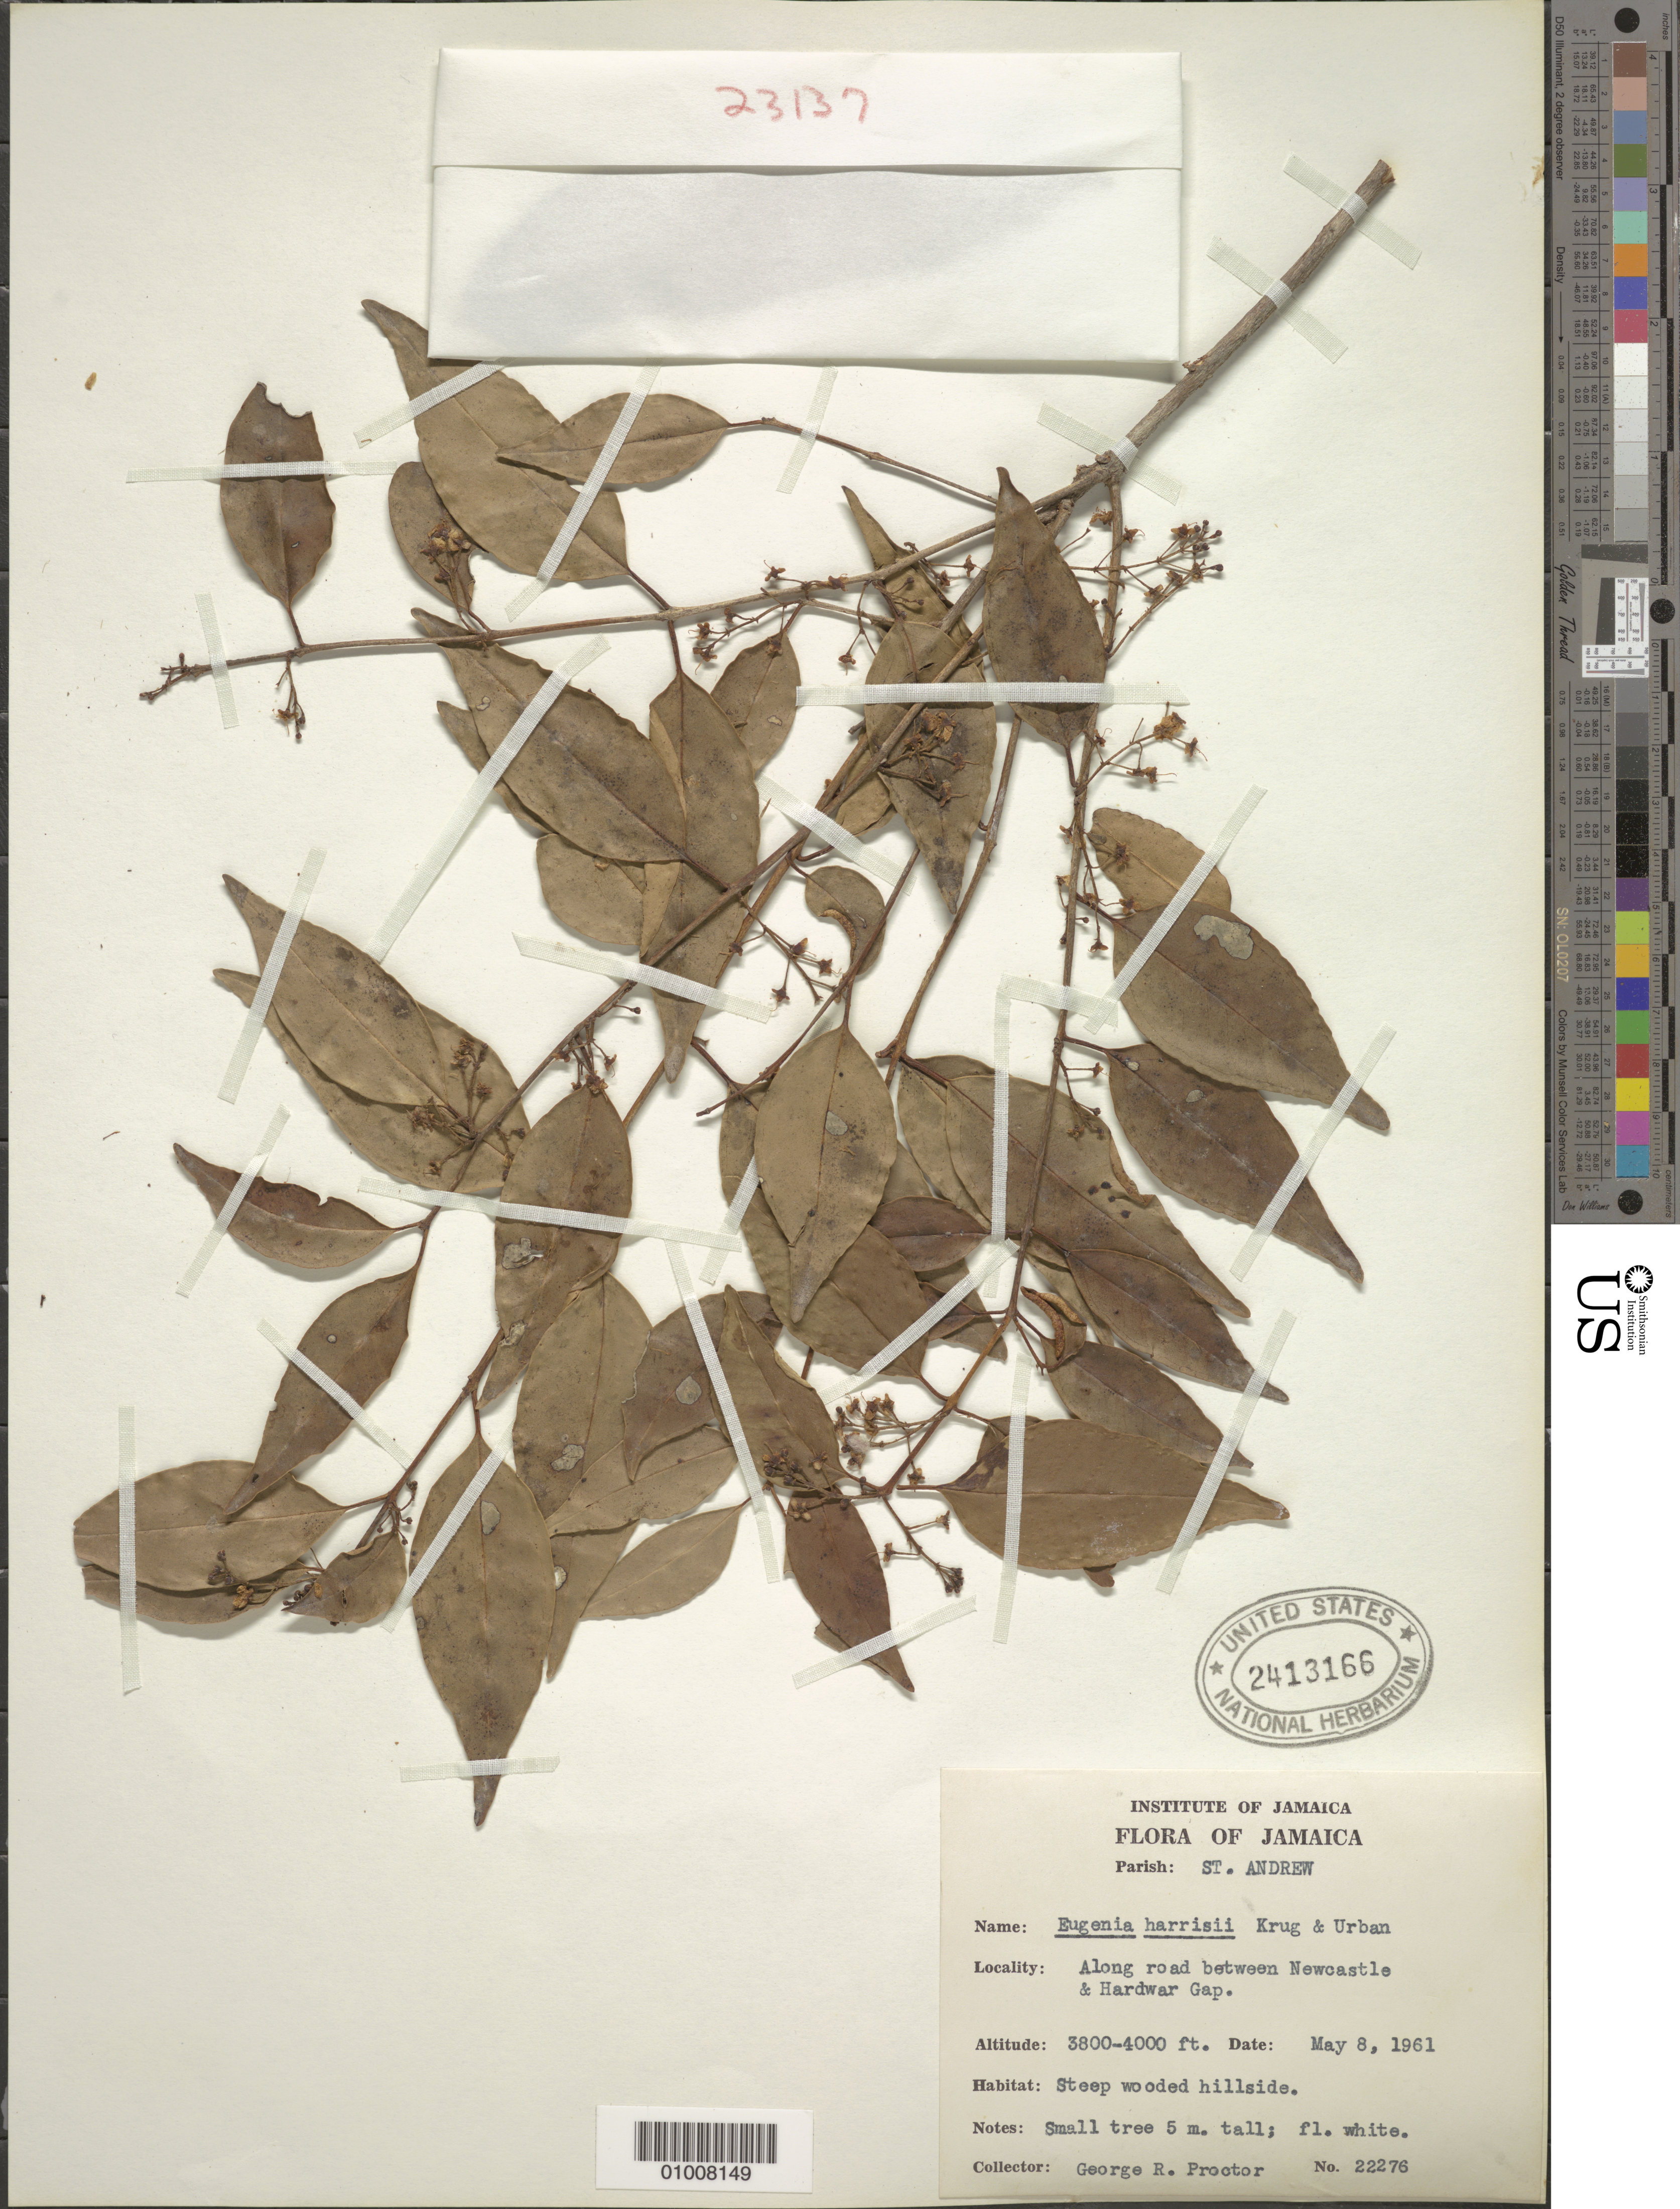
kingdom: Plantae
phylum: Tracheophyta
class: Magnoliopsida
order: Myrtales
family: Myrtaceae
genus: Eugenia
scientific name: Eugenia harrisii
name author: Krug & Urb.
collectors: G. R. Proctor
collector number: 22276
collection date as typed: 08 May 1961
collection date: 1961-05-08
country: Jamaica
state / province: Saint Andrew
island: Jamaica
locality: Along road between Newcastle and Hardwar Gap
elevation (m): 1158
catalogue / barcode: US 2413166